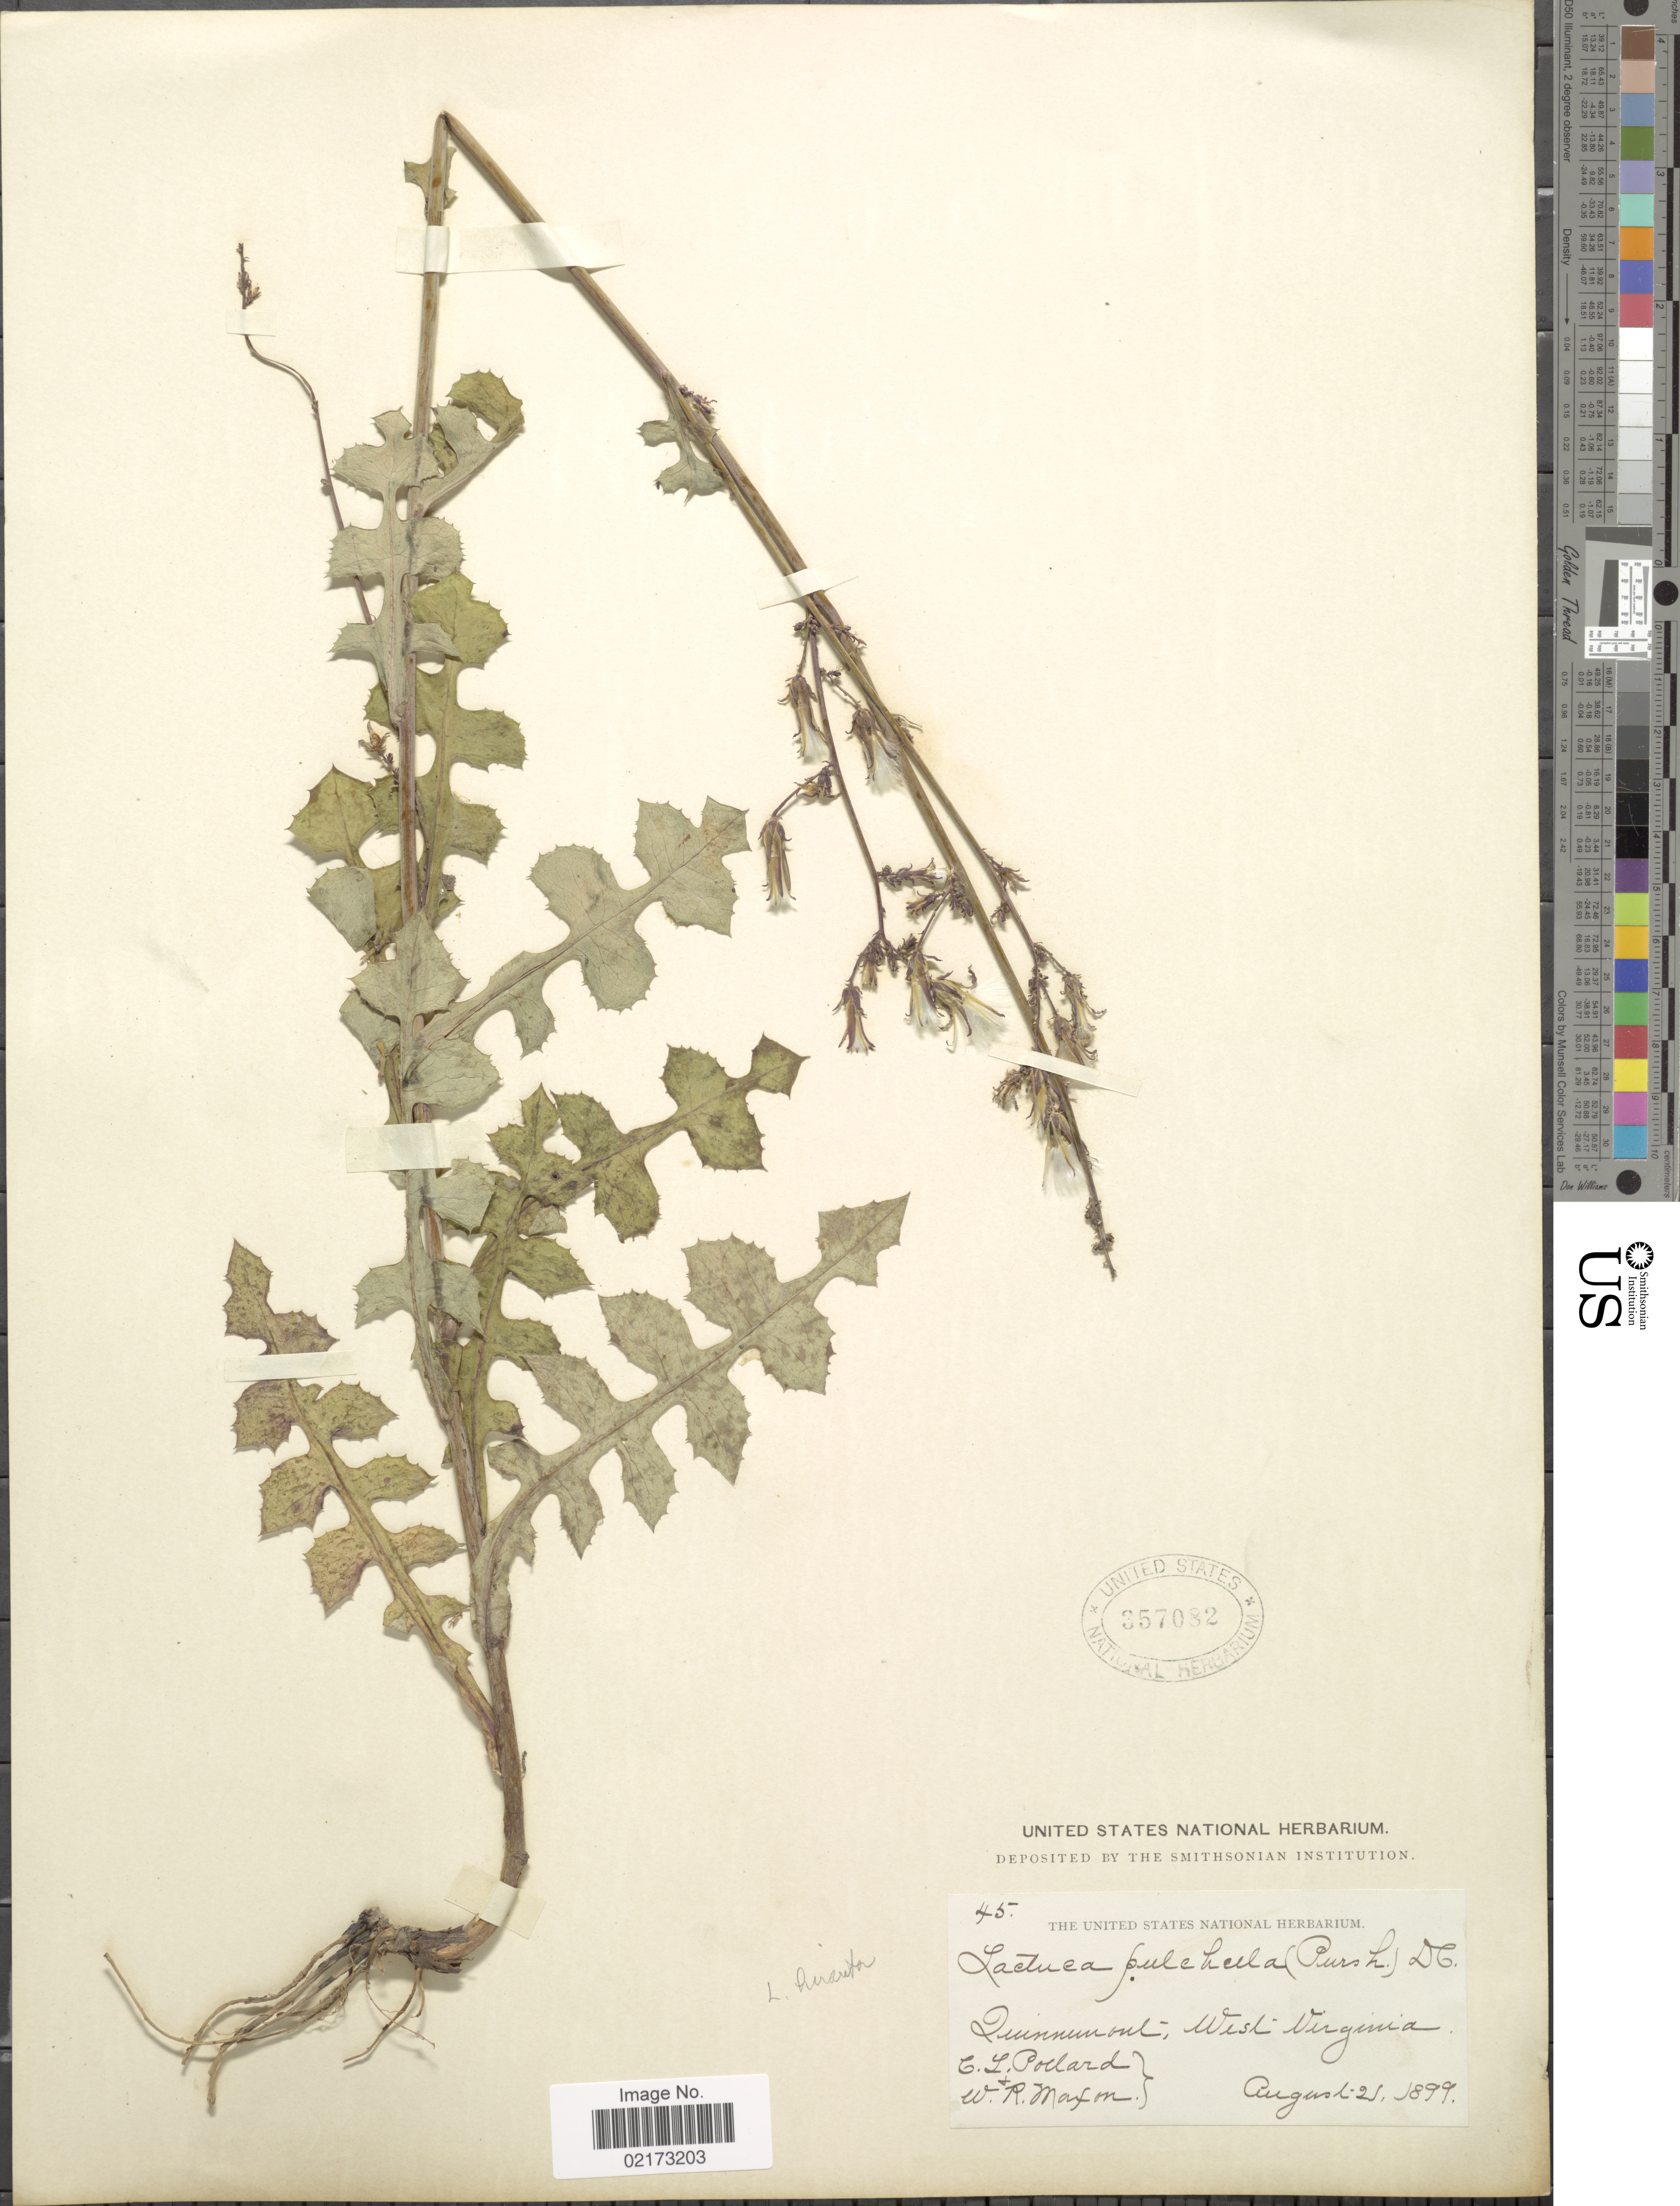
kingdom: Plantae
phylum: Tracheophyta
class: Magnoliopsida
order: Asterales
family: Asteraceae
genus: Lactuca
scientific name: Lactuca hirsuta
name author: Muhl. ex Nutt.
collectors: C. L. Pollard & W. R. Maxon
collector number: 45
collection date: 1899-08-25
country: United States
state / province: West Virginia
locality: Duinnemont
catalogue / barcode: US 357082